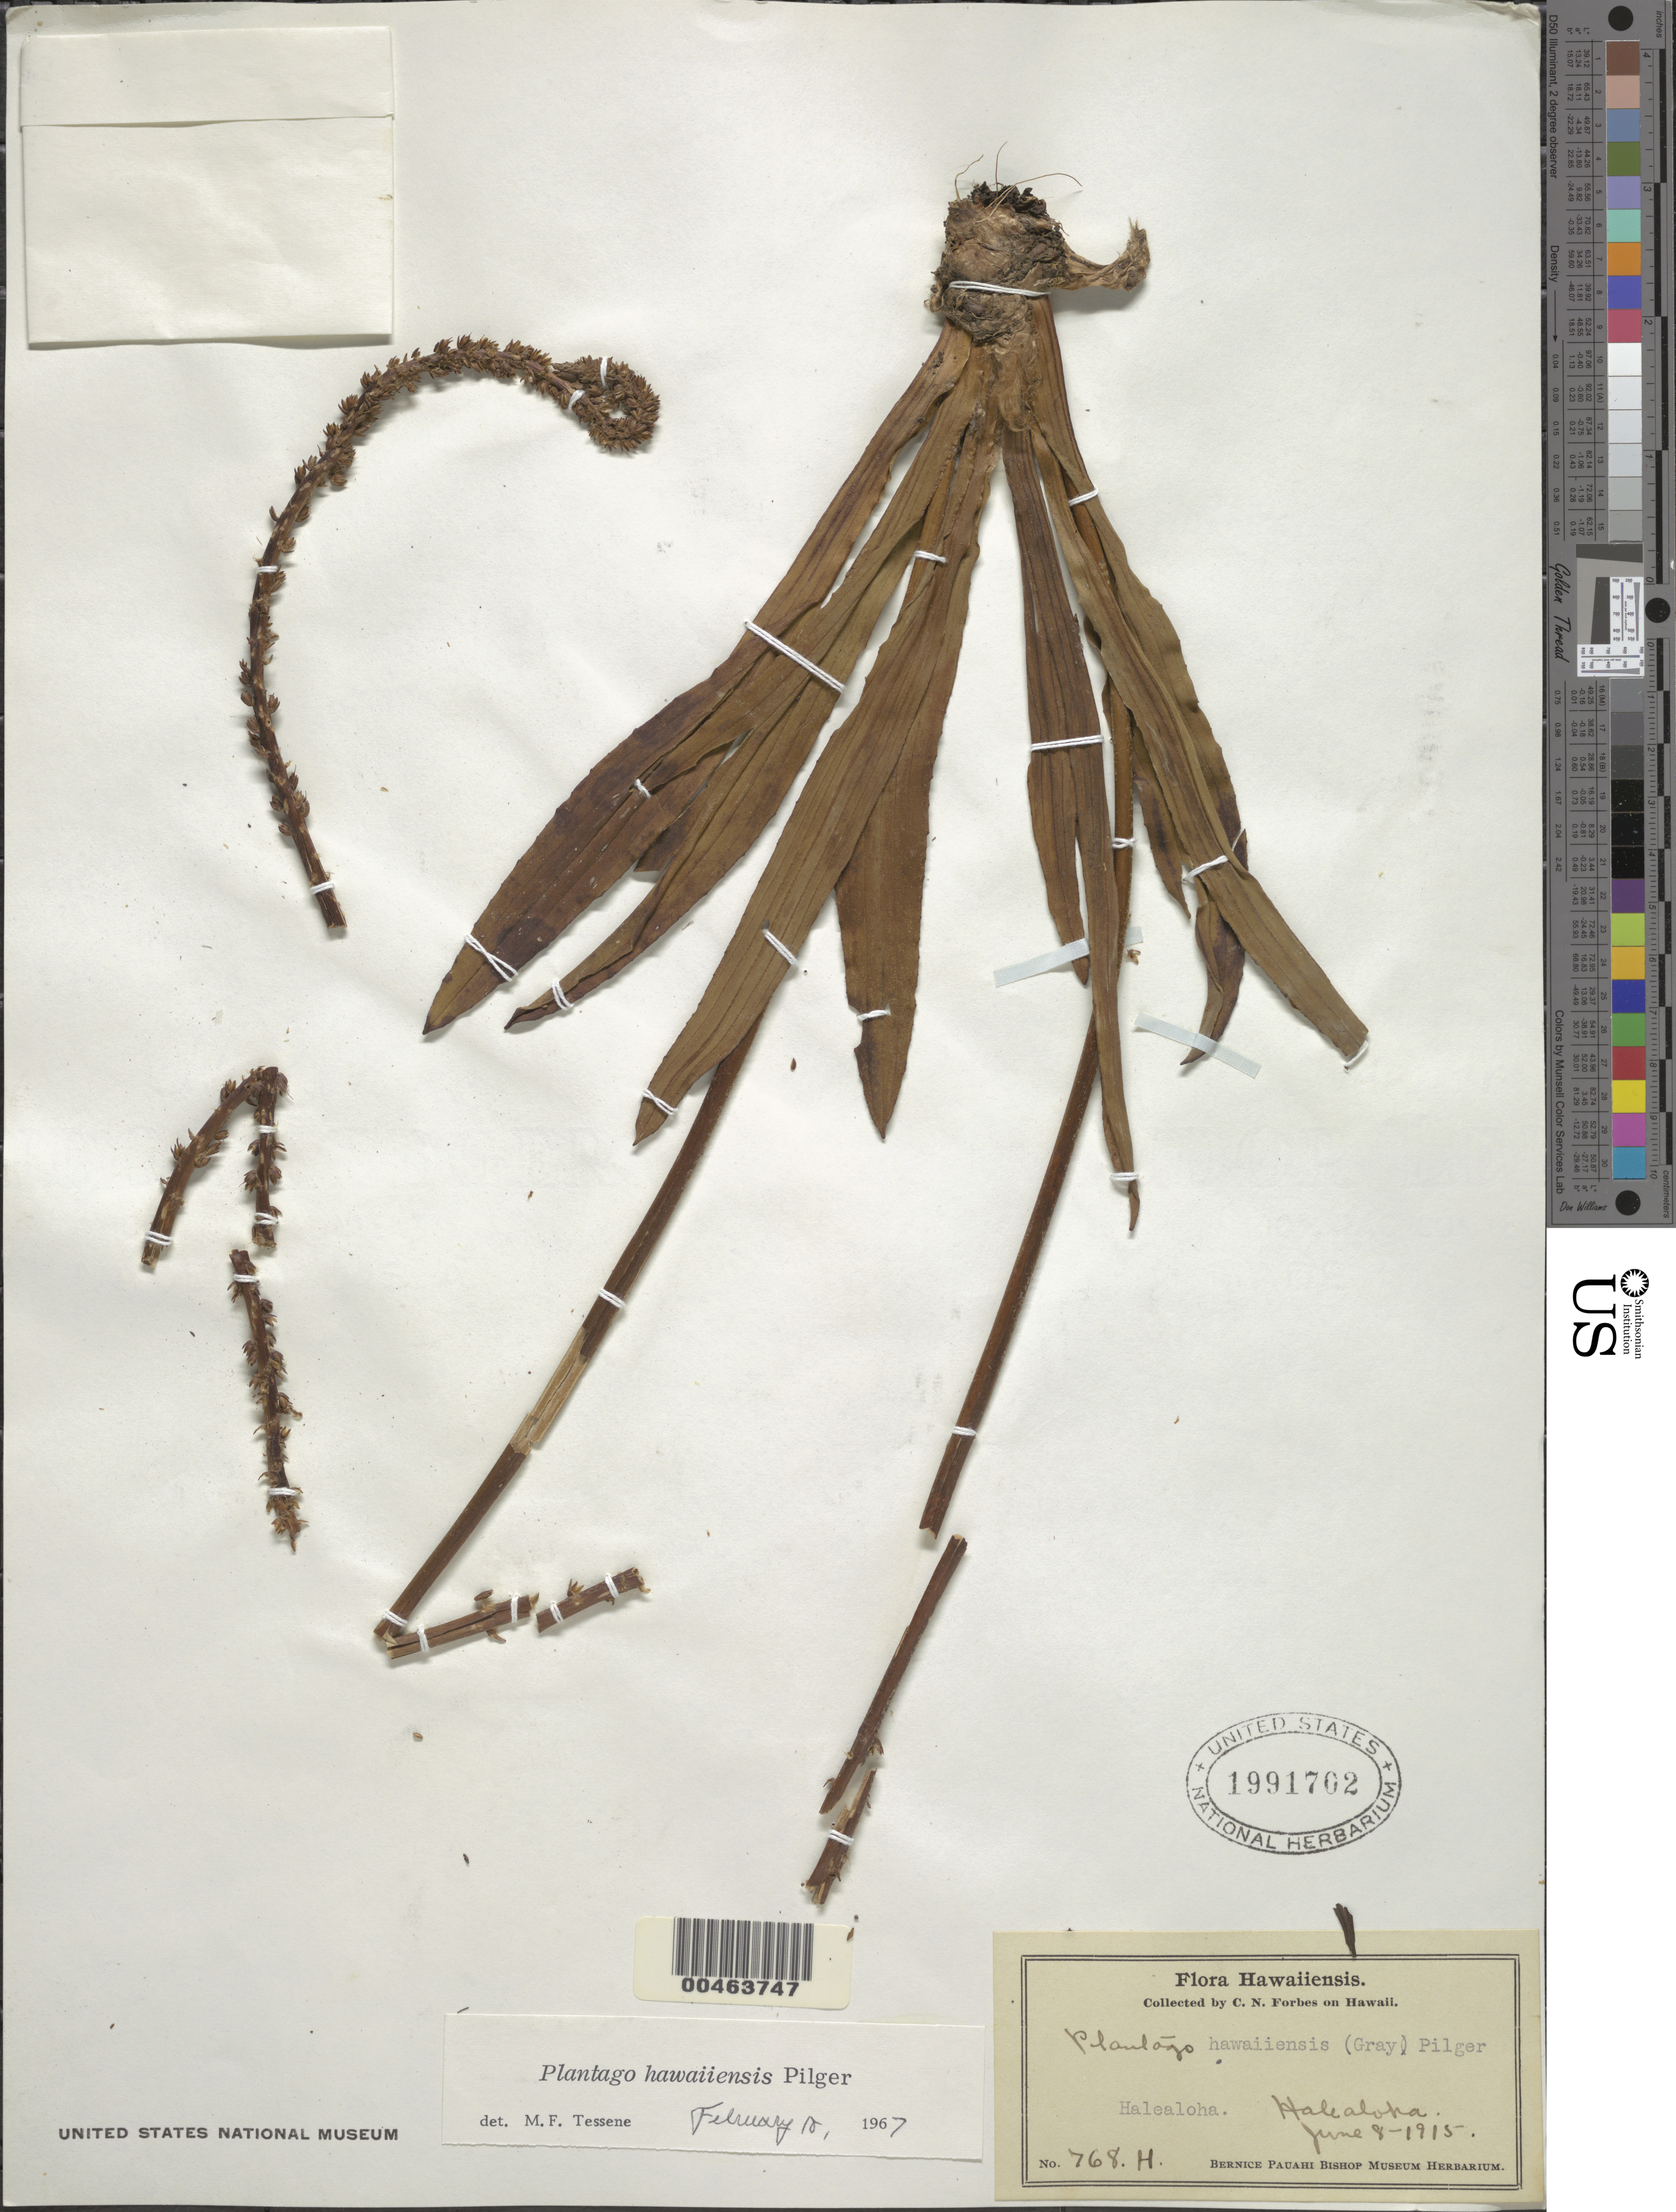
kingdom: Plantae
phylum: Tracheophyta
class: Magnoliopsida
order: Lamiales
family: Plantaginaceae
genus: Plantago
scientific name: Plantago hawaiensis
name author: (A. Gray) Pilg.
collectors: C. N. Forbes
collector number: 768.H.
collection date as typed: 8 Jun 1915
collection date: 1915-06-08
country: United States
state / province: Hawaii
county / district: Hawaii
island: Hawaii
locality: Halealoha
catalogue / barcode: US 1991702